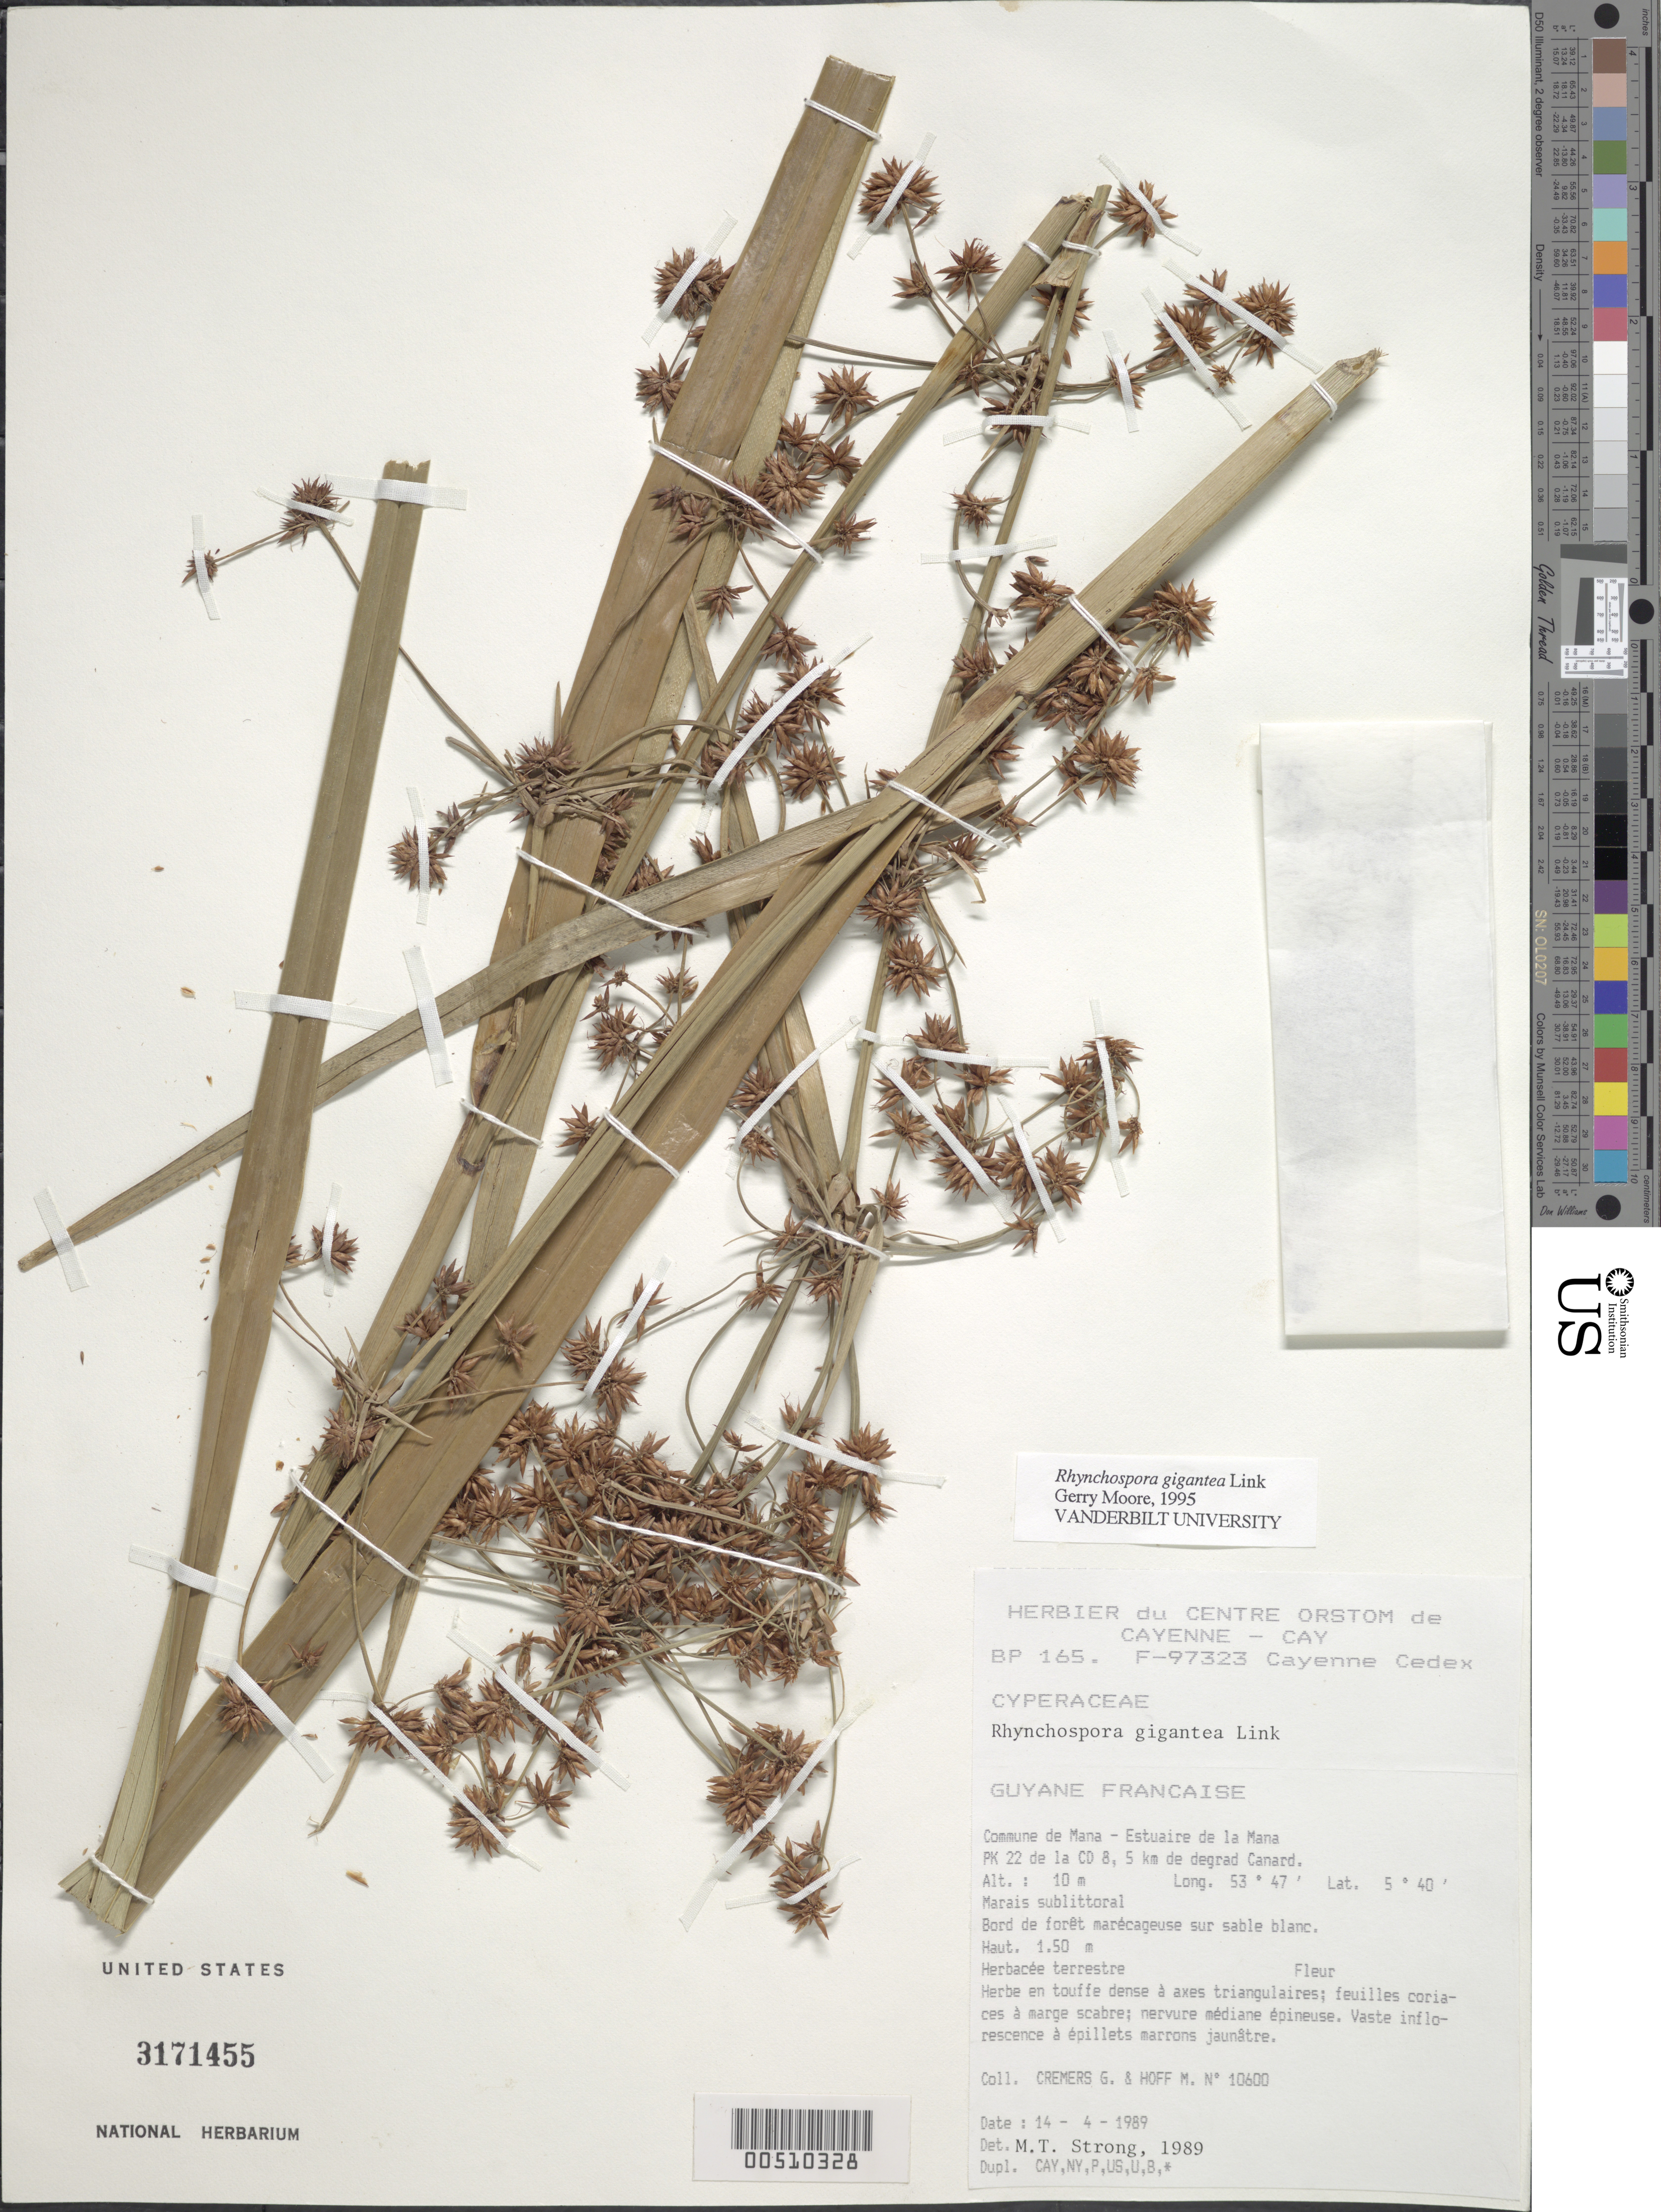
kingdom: Plantae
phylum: Tracheophyta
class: Liliopsida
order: Poales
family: Cyperaceae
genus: Rhynchospora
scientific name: Rhynchospora gigantea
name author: Link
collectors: G. Cremers & M. Hoff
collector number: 10600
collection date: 1989-04-14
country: French Guiana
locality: Guyana Francaise, Commune de Mana - Estuaire de la Mana, PK 22 de la CD 8, 5 km de degrad Canard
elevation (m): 10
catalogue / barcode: US 3171455